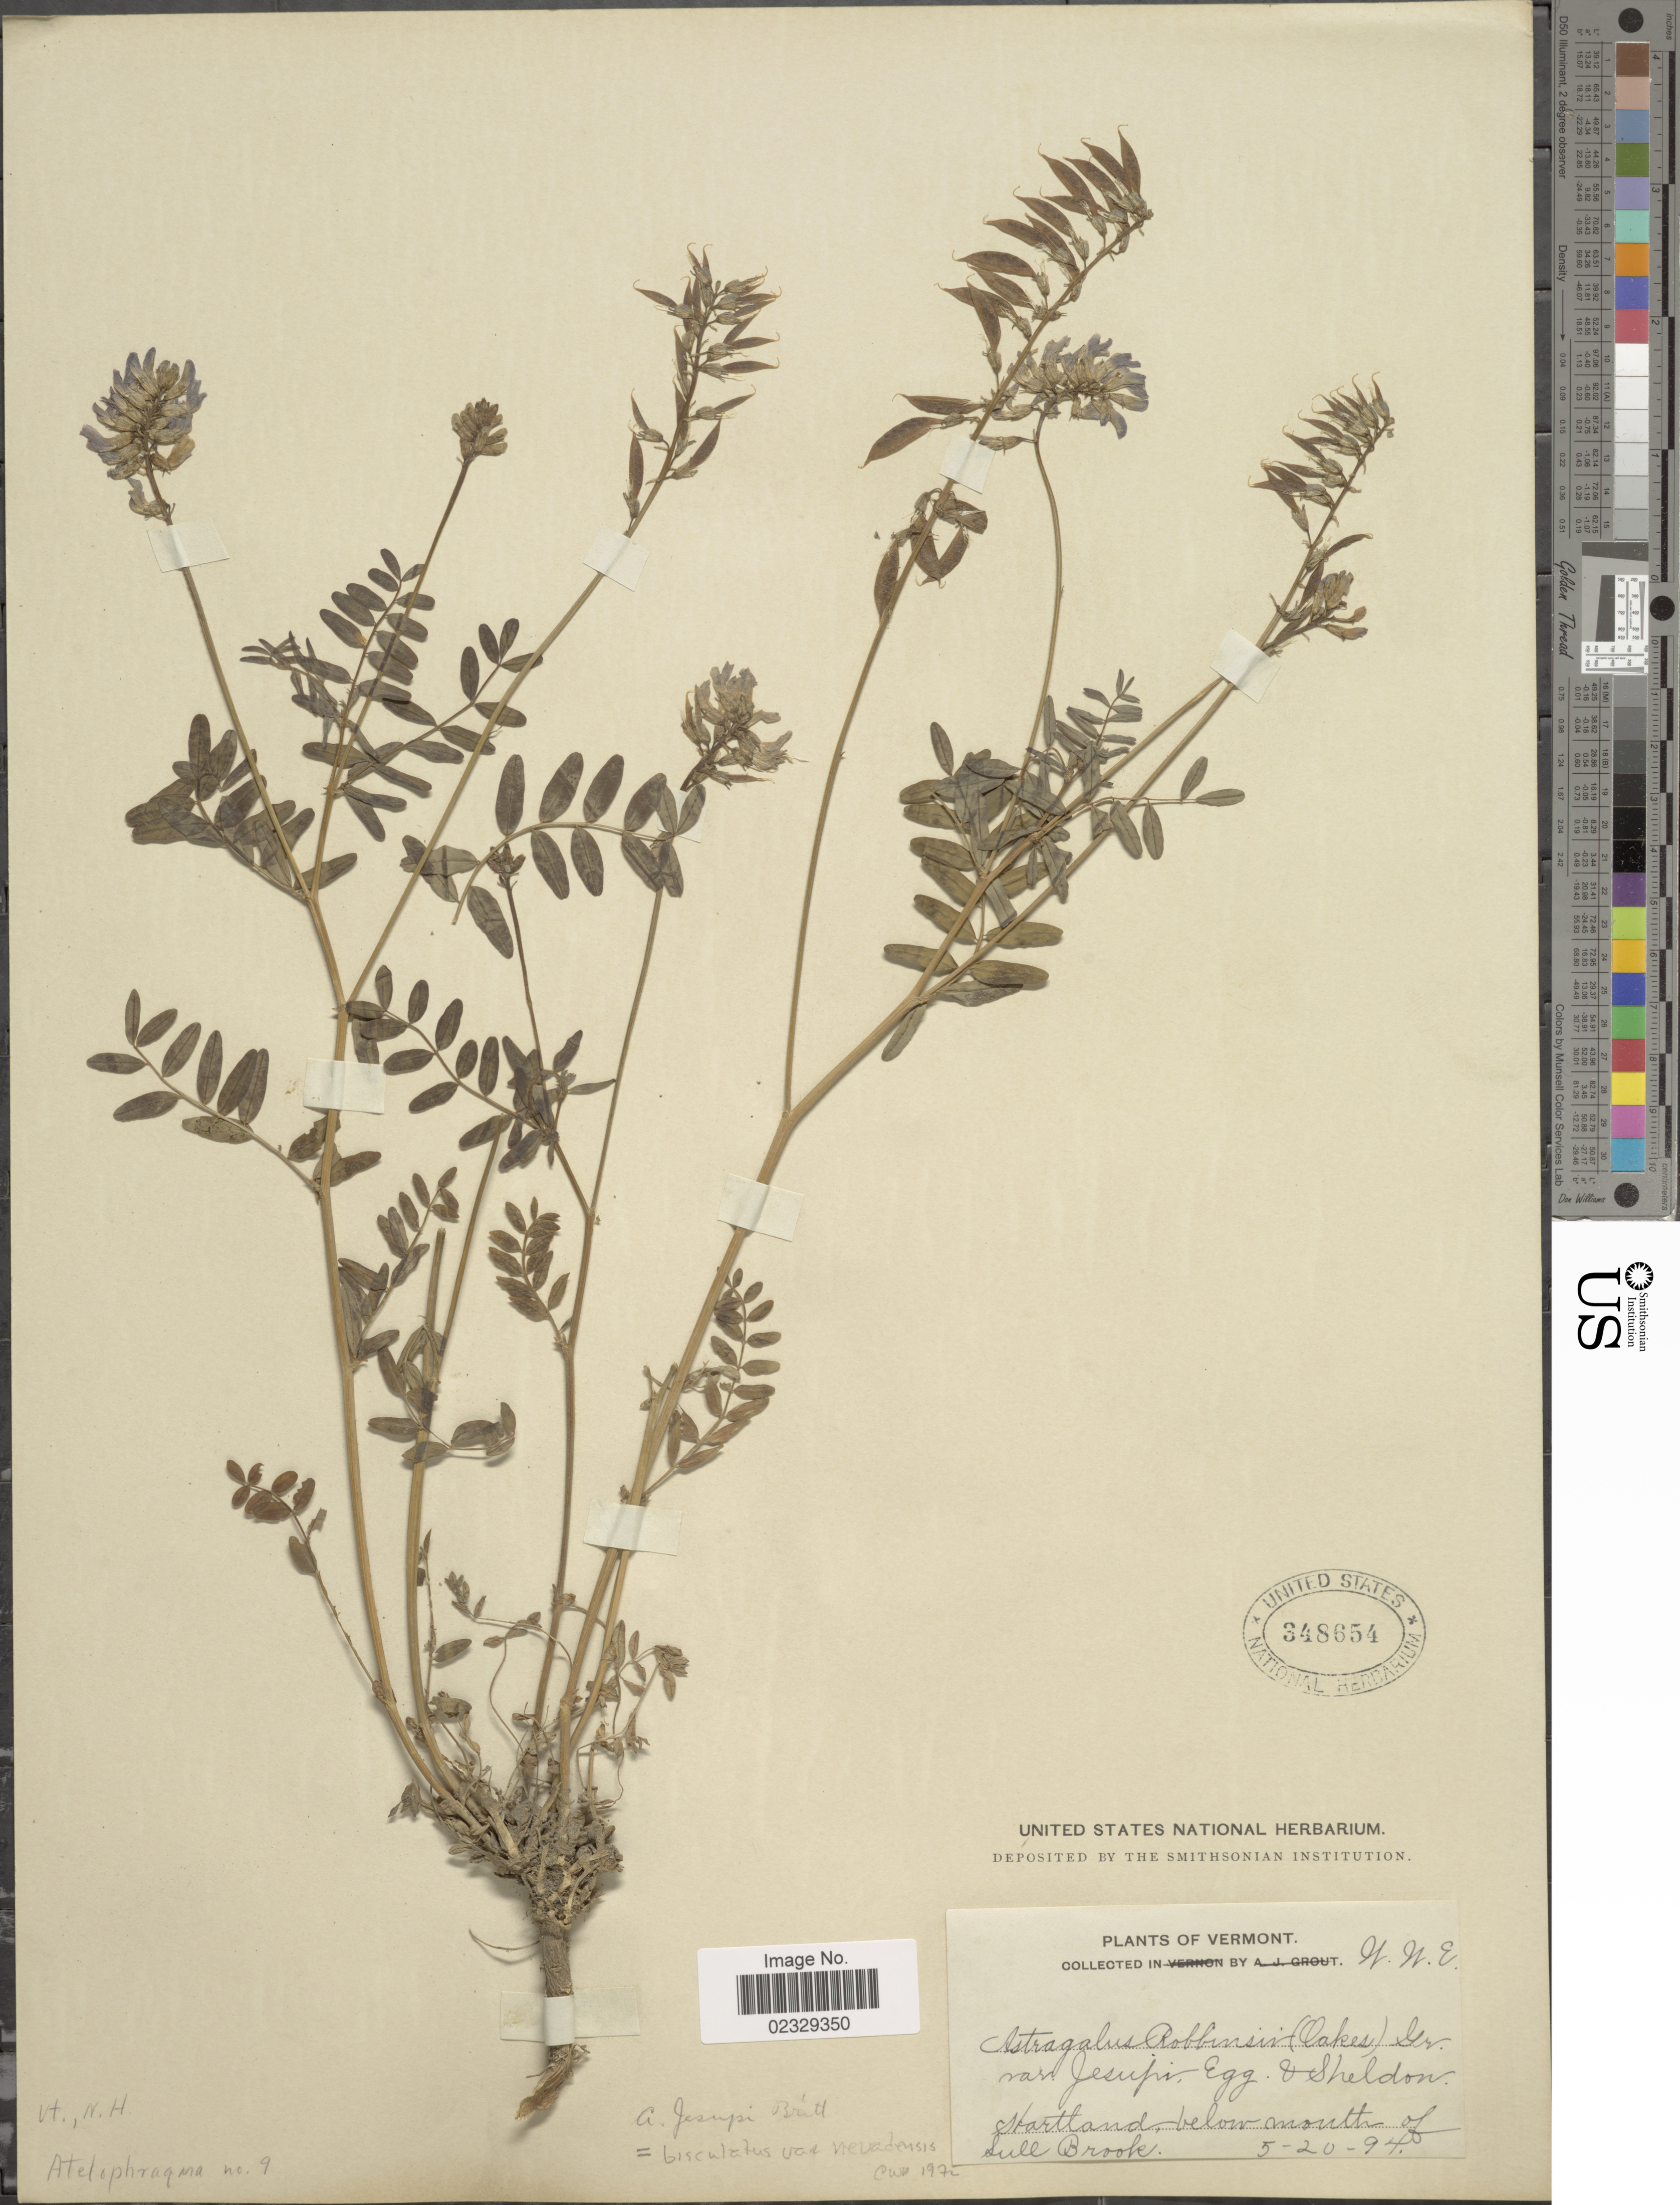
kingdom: Plantae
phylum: Tracheophyta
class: Magnoliopsida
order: Fabales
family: Fabaceae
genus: Astragalus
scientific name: Astragalus bisulcatus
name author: (Hook.) A. Gray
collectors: W. W. E.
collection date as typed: Transcribed d/m/y: 20/5/94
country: United States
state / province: Vermont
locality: Hartland, below mouth of Sull Brook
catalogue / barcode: US 348654